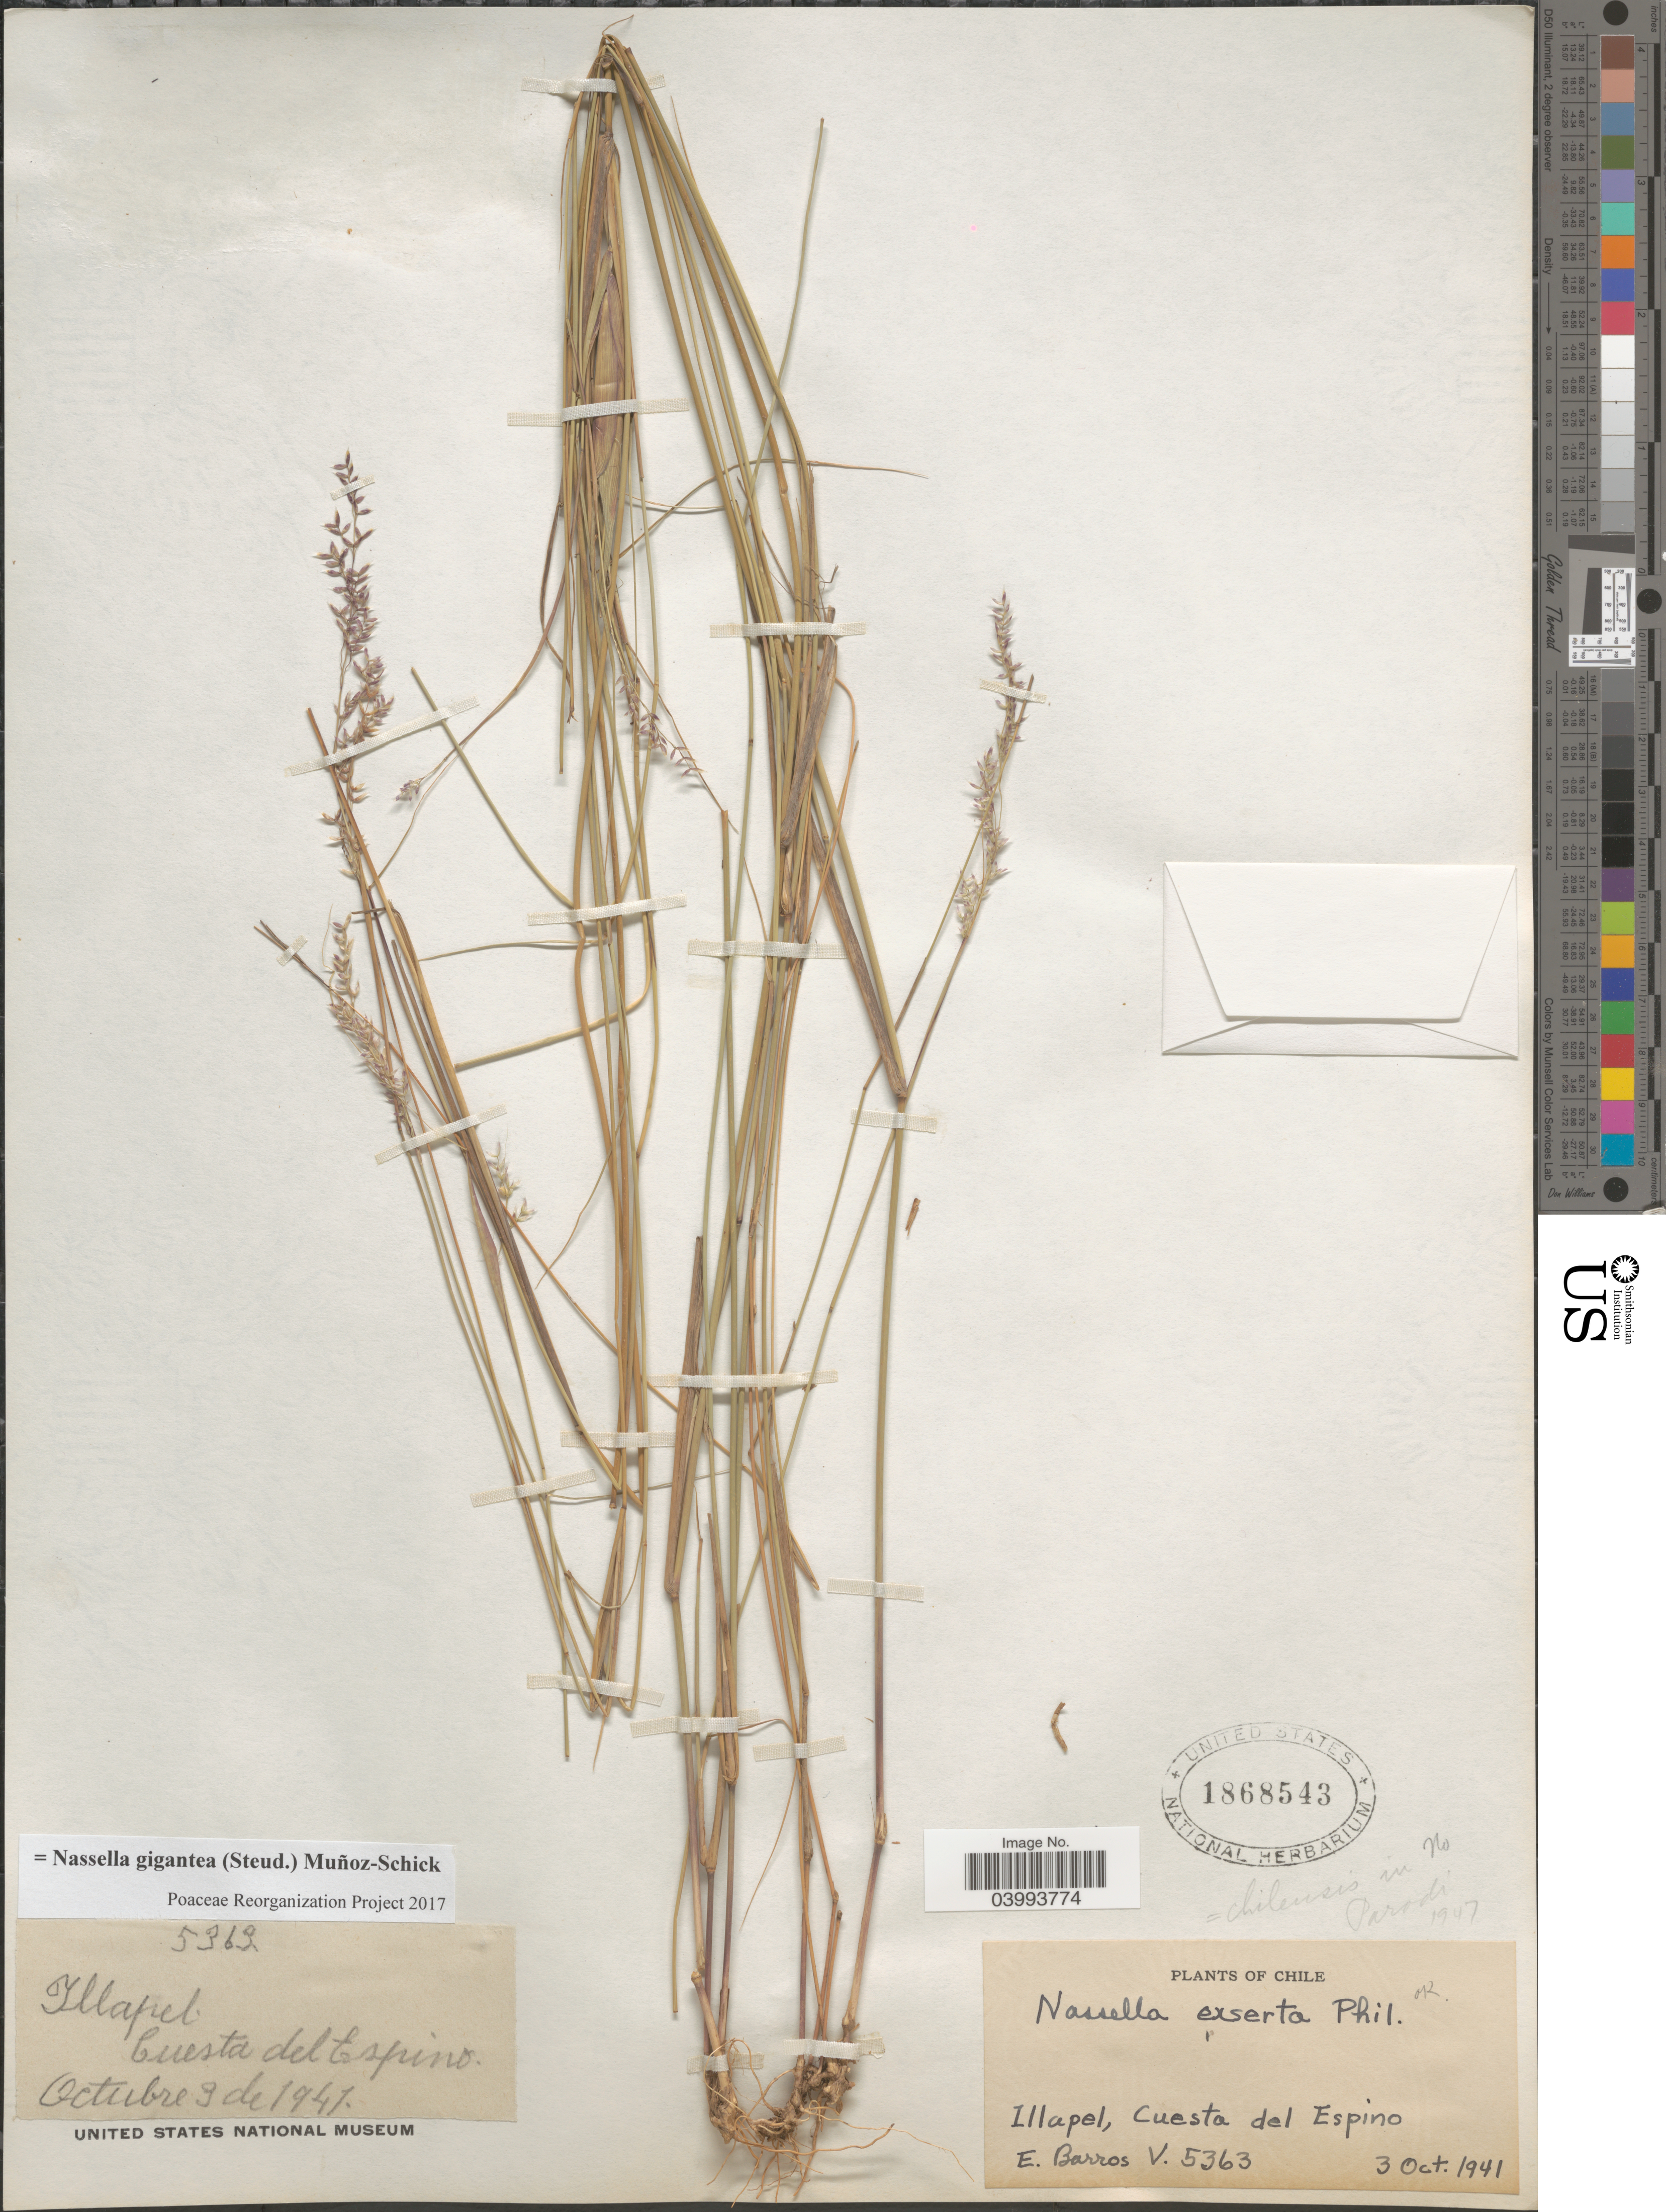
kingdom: Plantae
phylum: Tracheophyta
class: Liliopsida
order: Poales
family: Poaceae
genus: Nassella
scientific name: Nassella gigantea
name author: (Steud.) Muñoz-Schick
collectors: E. Barros V.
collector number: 5363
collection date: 1941-10-03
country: Chile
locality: Illapel, Cuesta del Espino.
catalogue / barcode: US 1868543